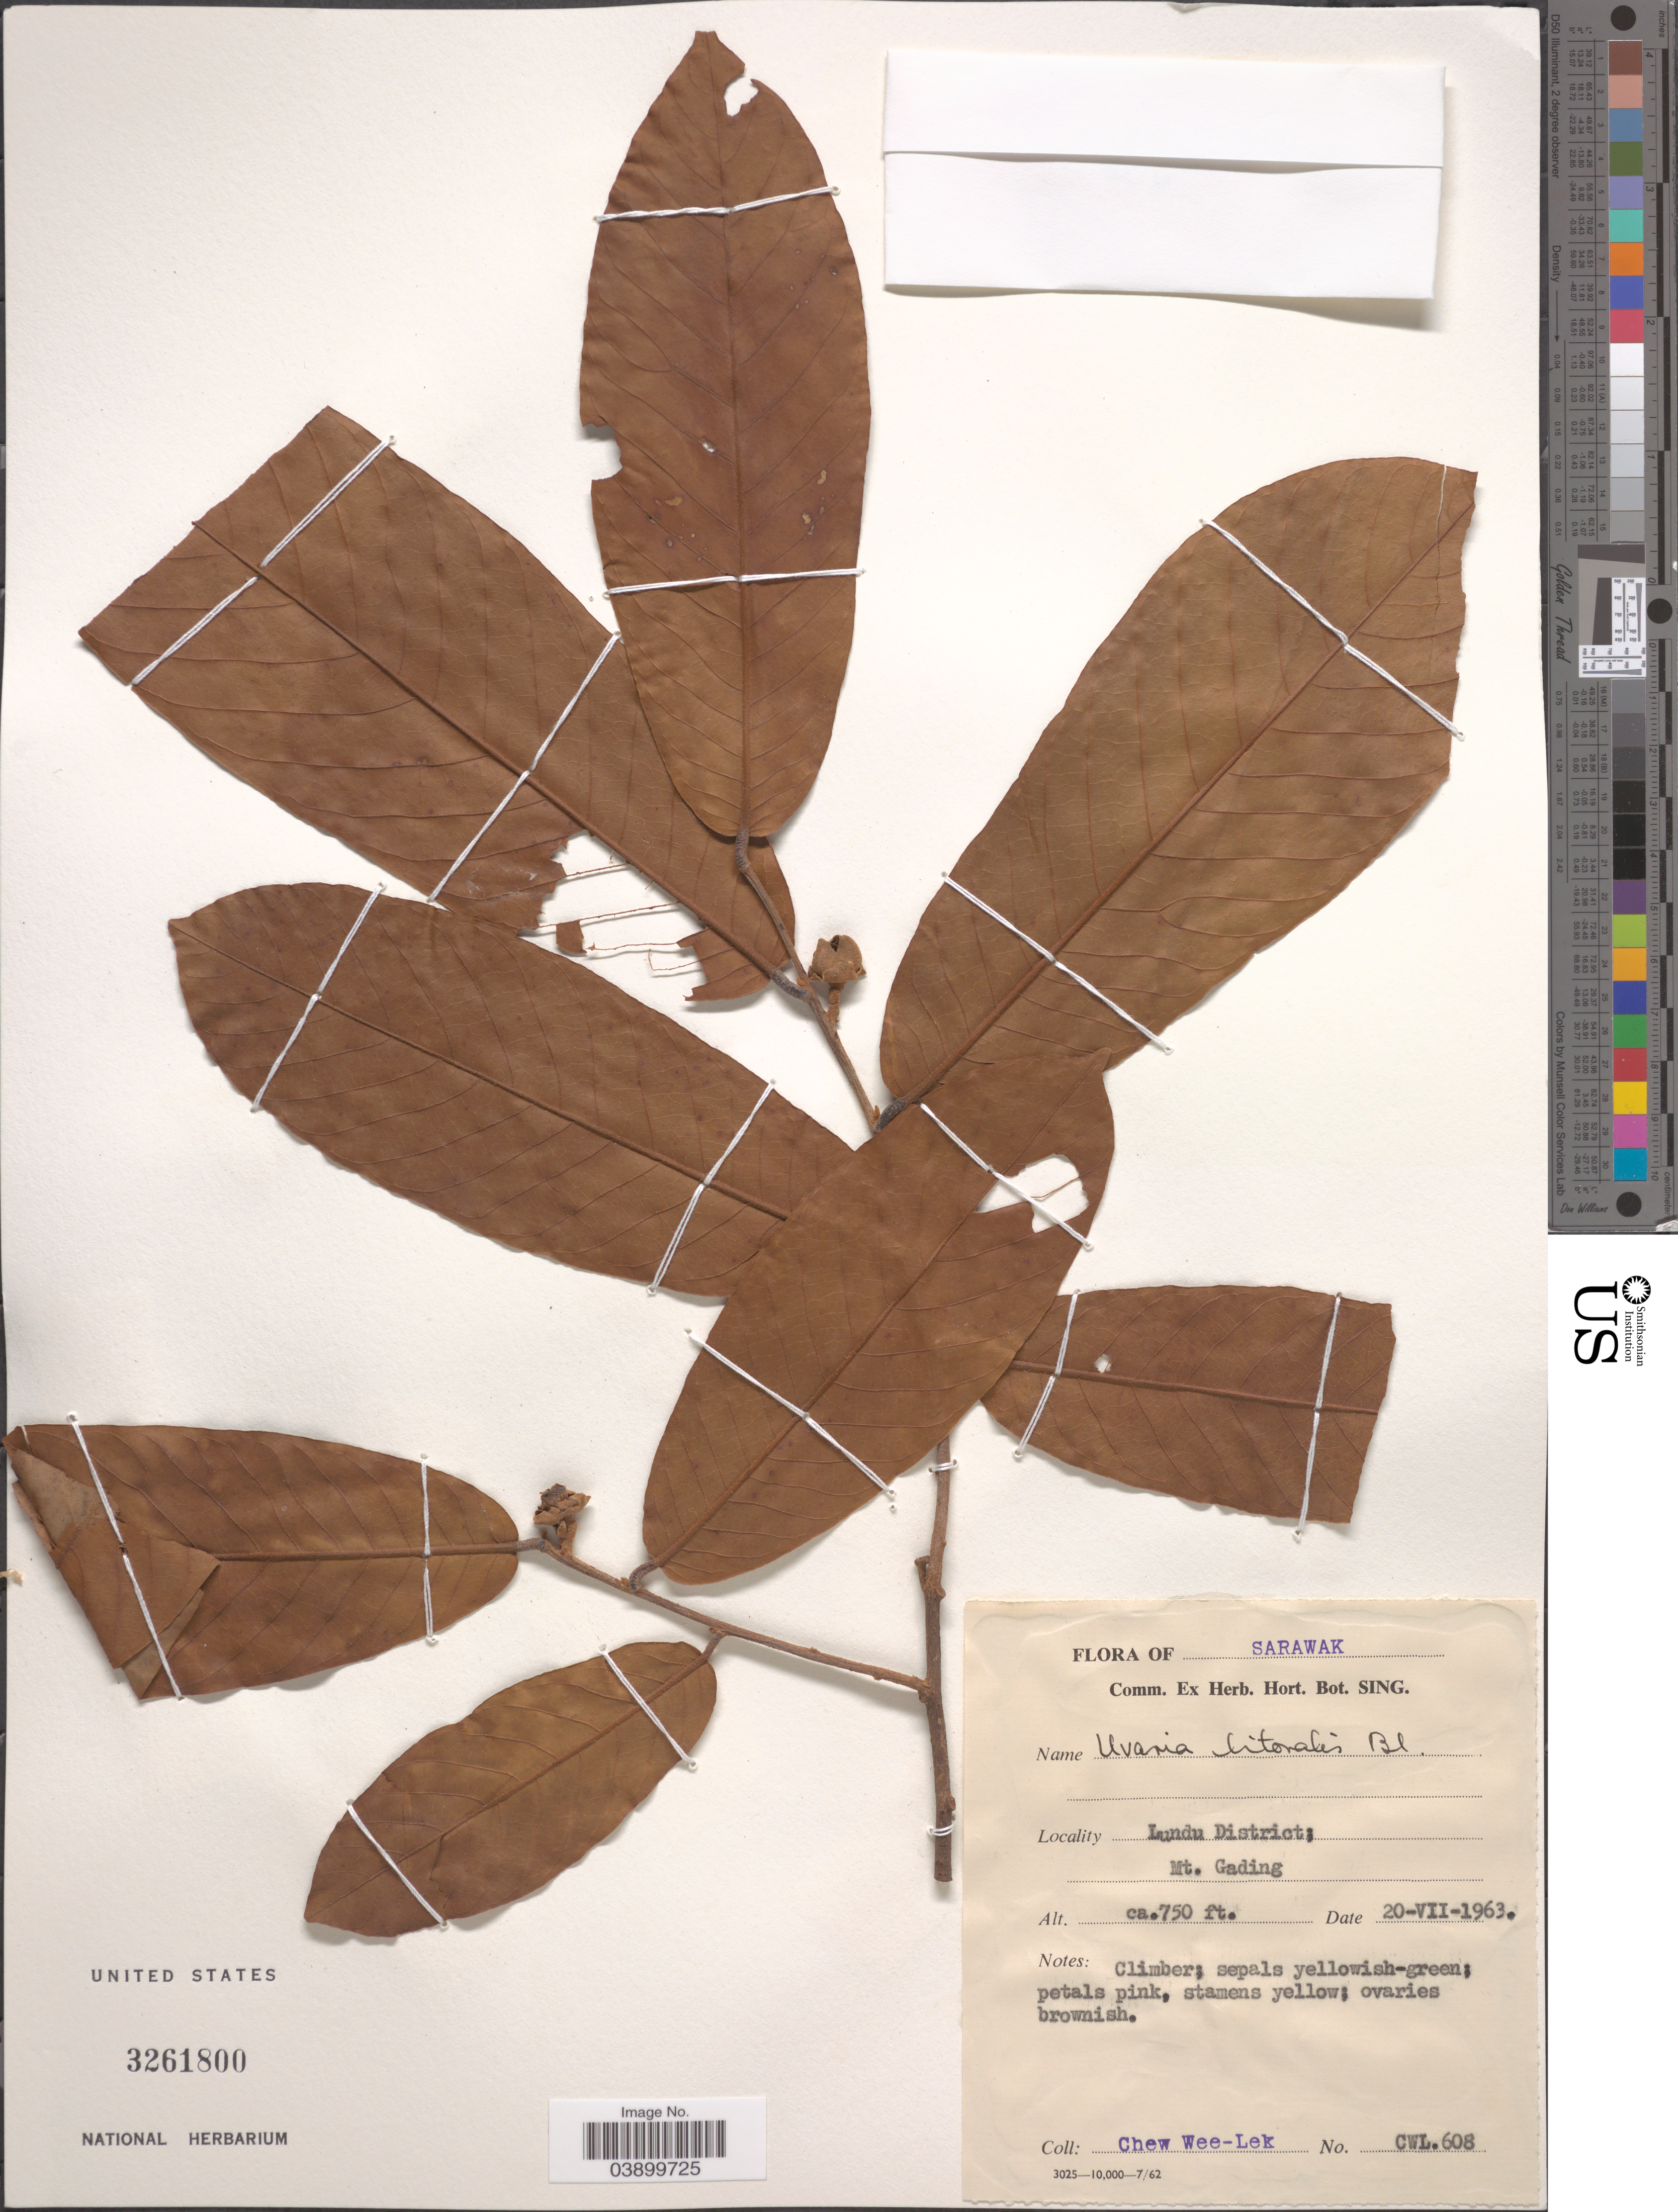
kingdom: Plantae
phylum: Tracheophyta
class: Magnoliopsida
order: Magnoliales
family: Annonaceae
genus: Uvaria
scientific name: Uvaria littoralis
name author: Blume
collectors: W. Chew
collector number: CWL608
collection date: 1963-07-20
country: Malaysia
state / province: Sarawak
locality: Lundu District; Mt. Gading.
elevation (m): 229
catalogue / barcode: US 3261800